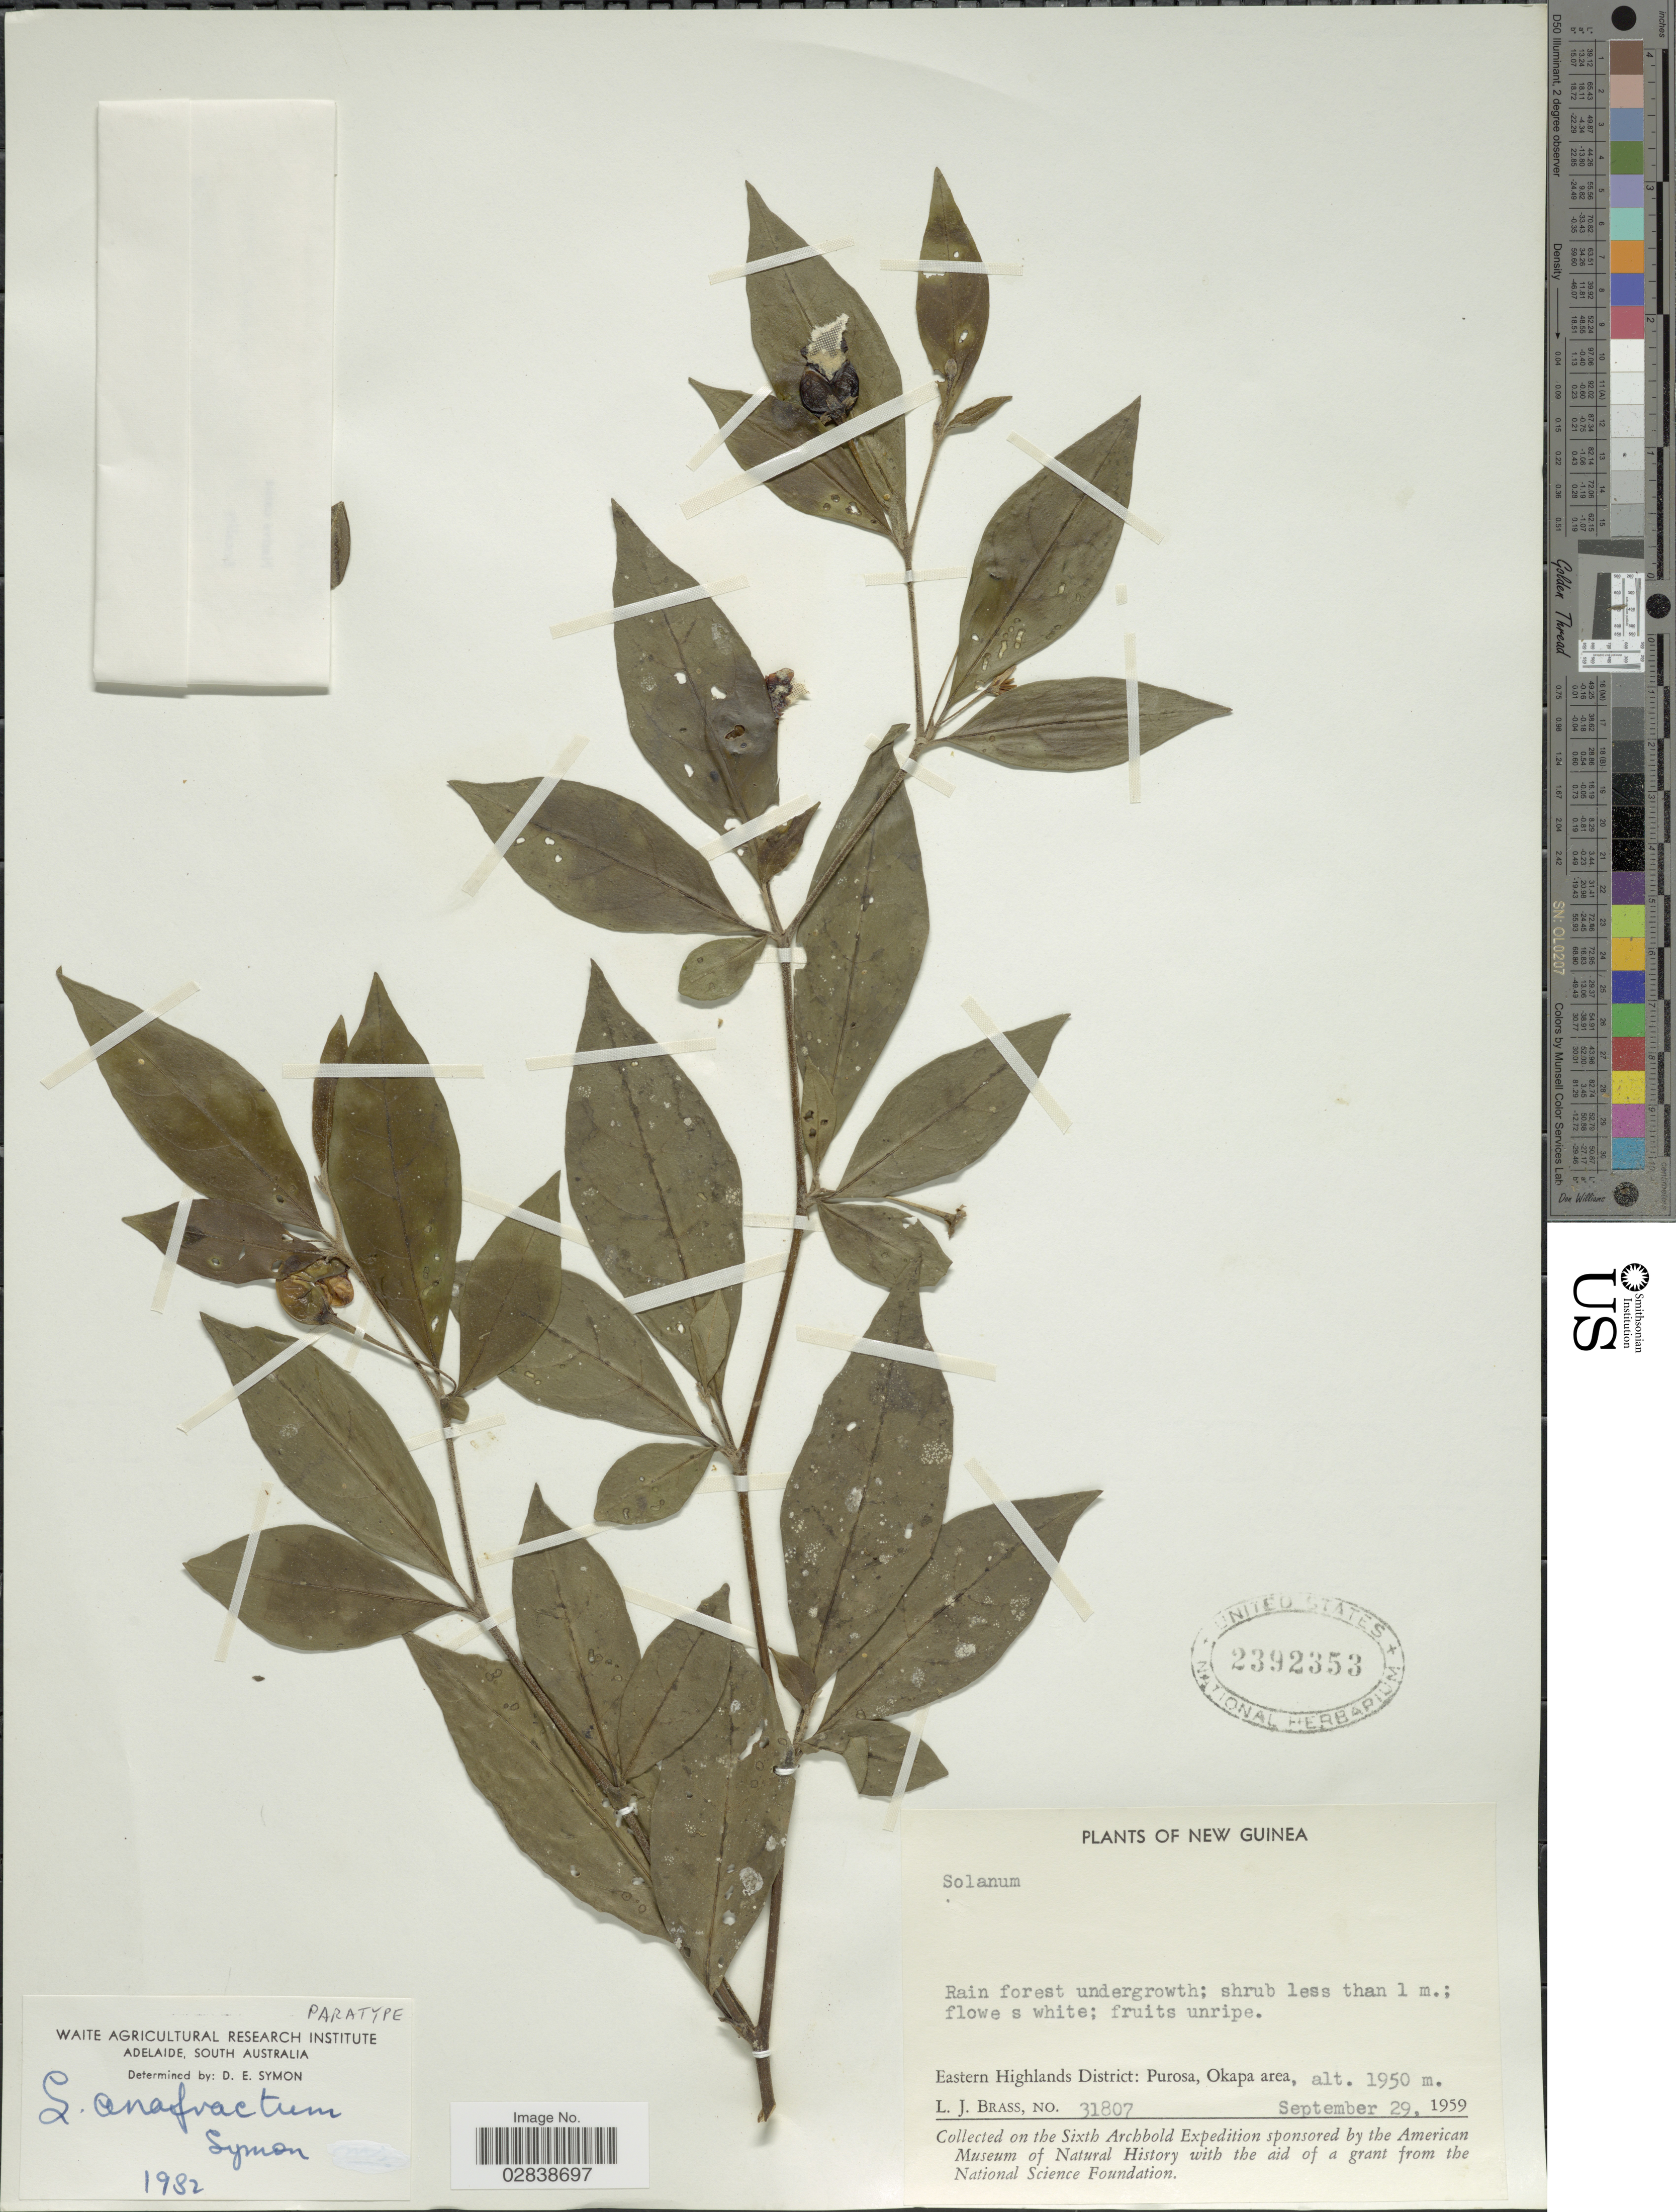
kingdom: Plantae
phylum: Tracheophyta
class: Magnoliopsida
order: Solanales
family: Solanaceae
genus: Solanum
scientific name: Solanum anfractum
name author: Symon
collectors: L. J. Brass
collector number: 31807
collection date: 1959-09-29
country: Papua New Guinea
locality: New Guinea. Eastern Highlands District: Purosa, Okapa area.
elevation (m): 1950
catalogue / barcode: US 2392353